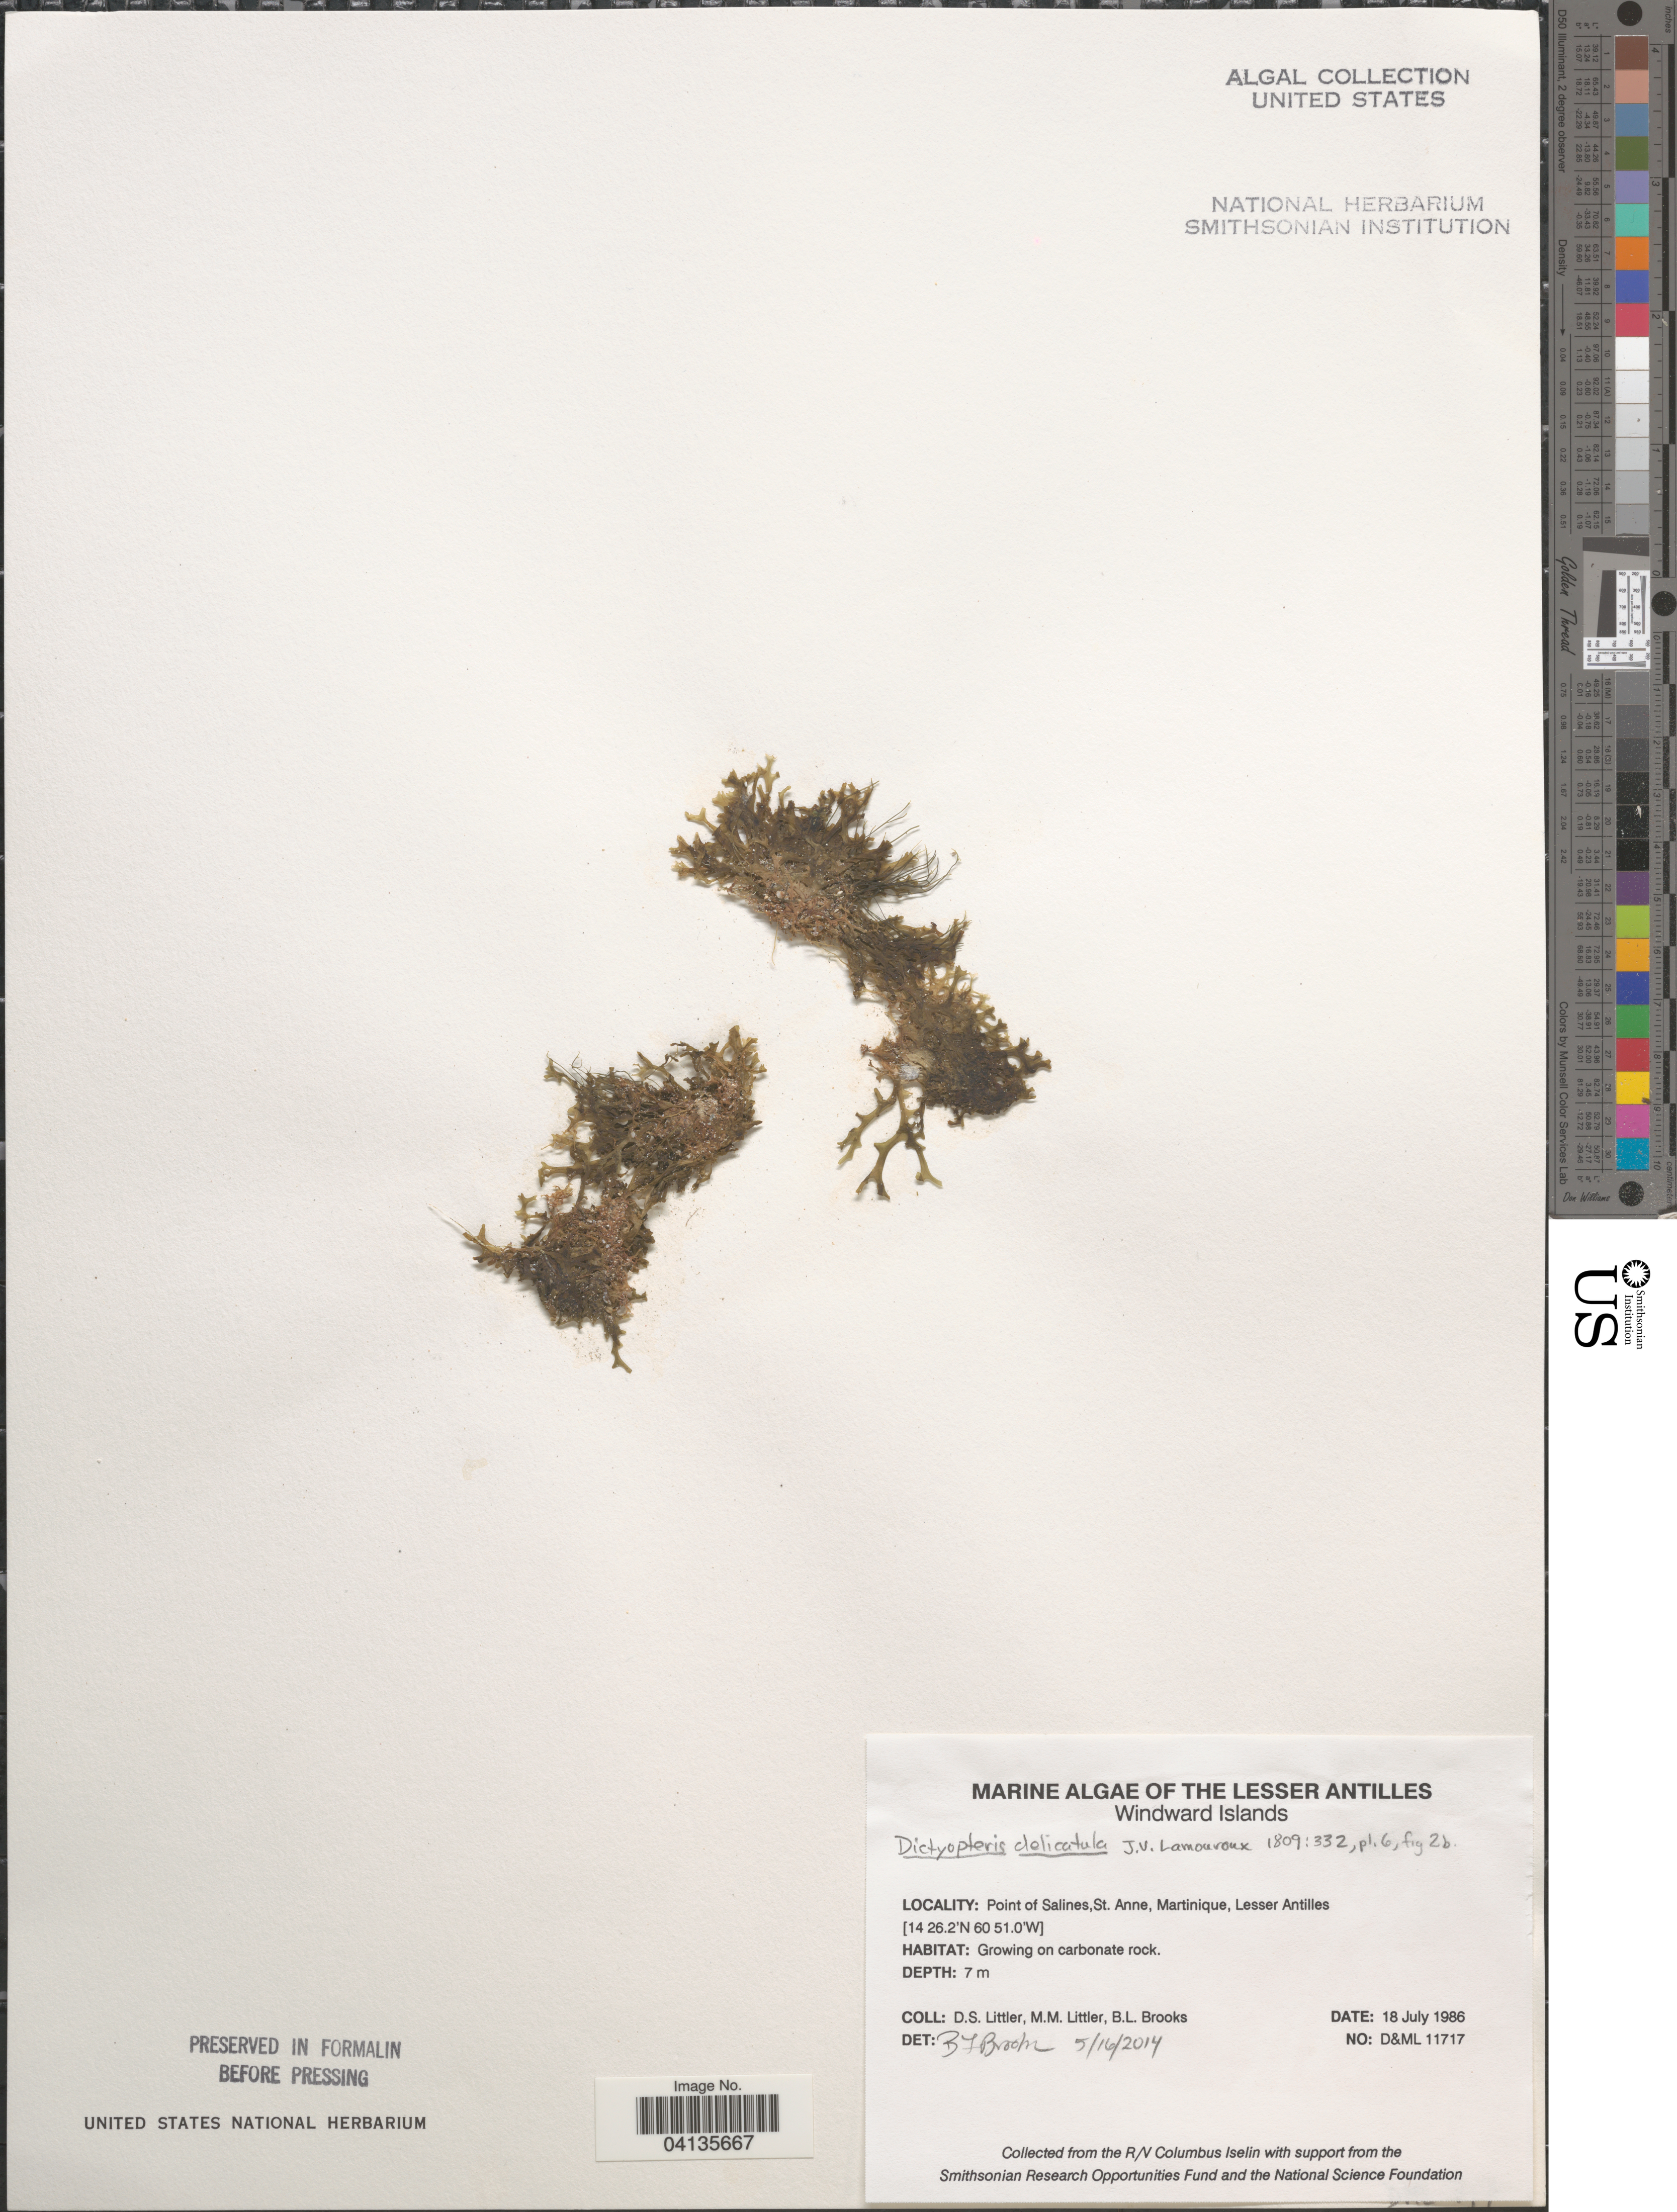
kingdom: Chromista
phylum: Ochrophyta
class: Phaeophyceae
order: Dictyotales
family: Dictyotaceae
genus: Dictyopteris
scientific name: Dictyopteris delicatula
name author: J.V.Lamouroux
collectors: D. S. Littler & B. Brooks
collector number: D&ML11717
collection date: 1986-07-18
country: Martinique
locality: Windward Islands. Point of Salines, St. Anne, Lesser Antilles.